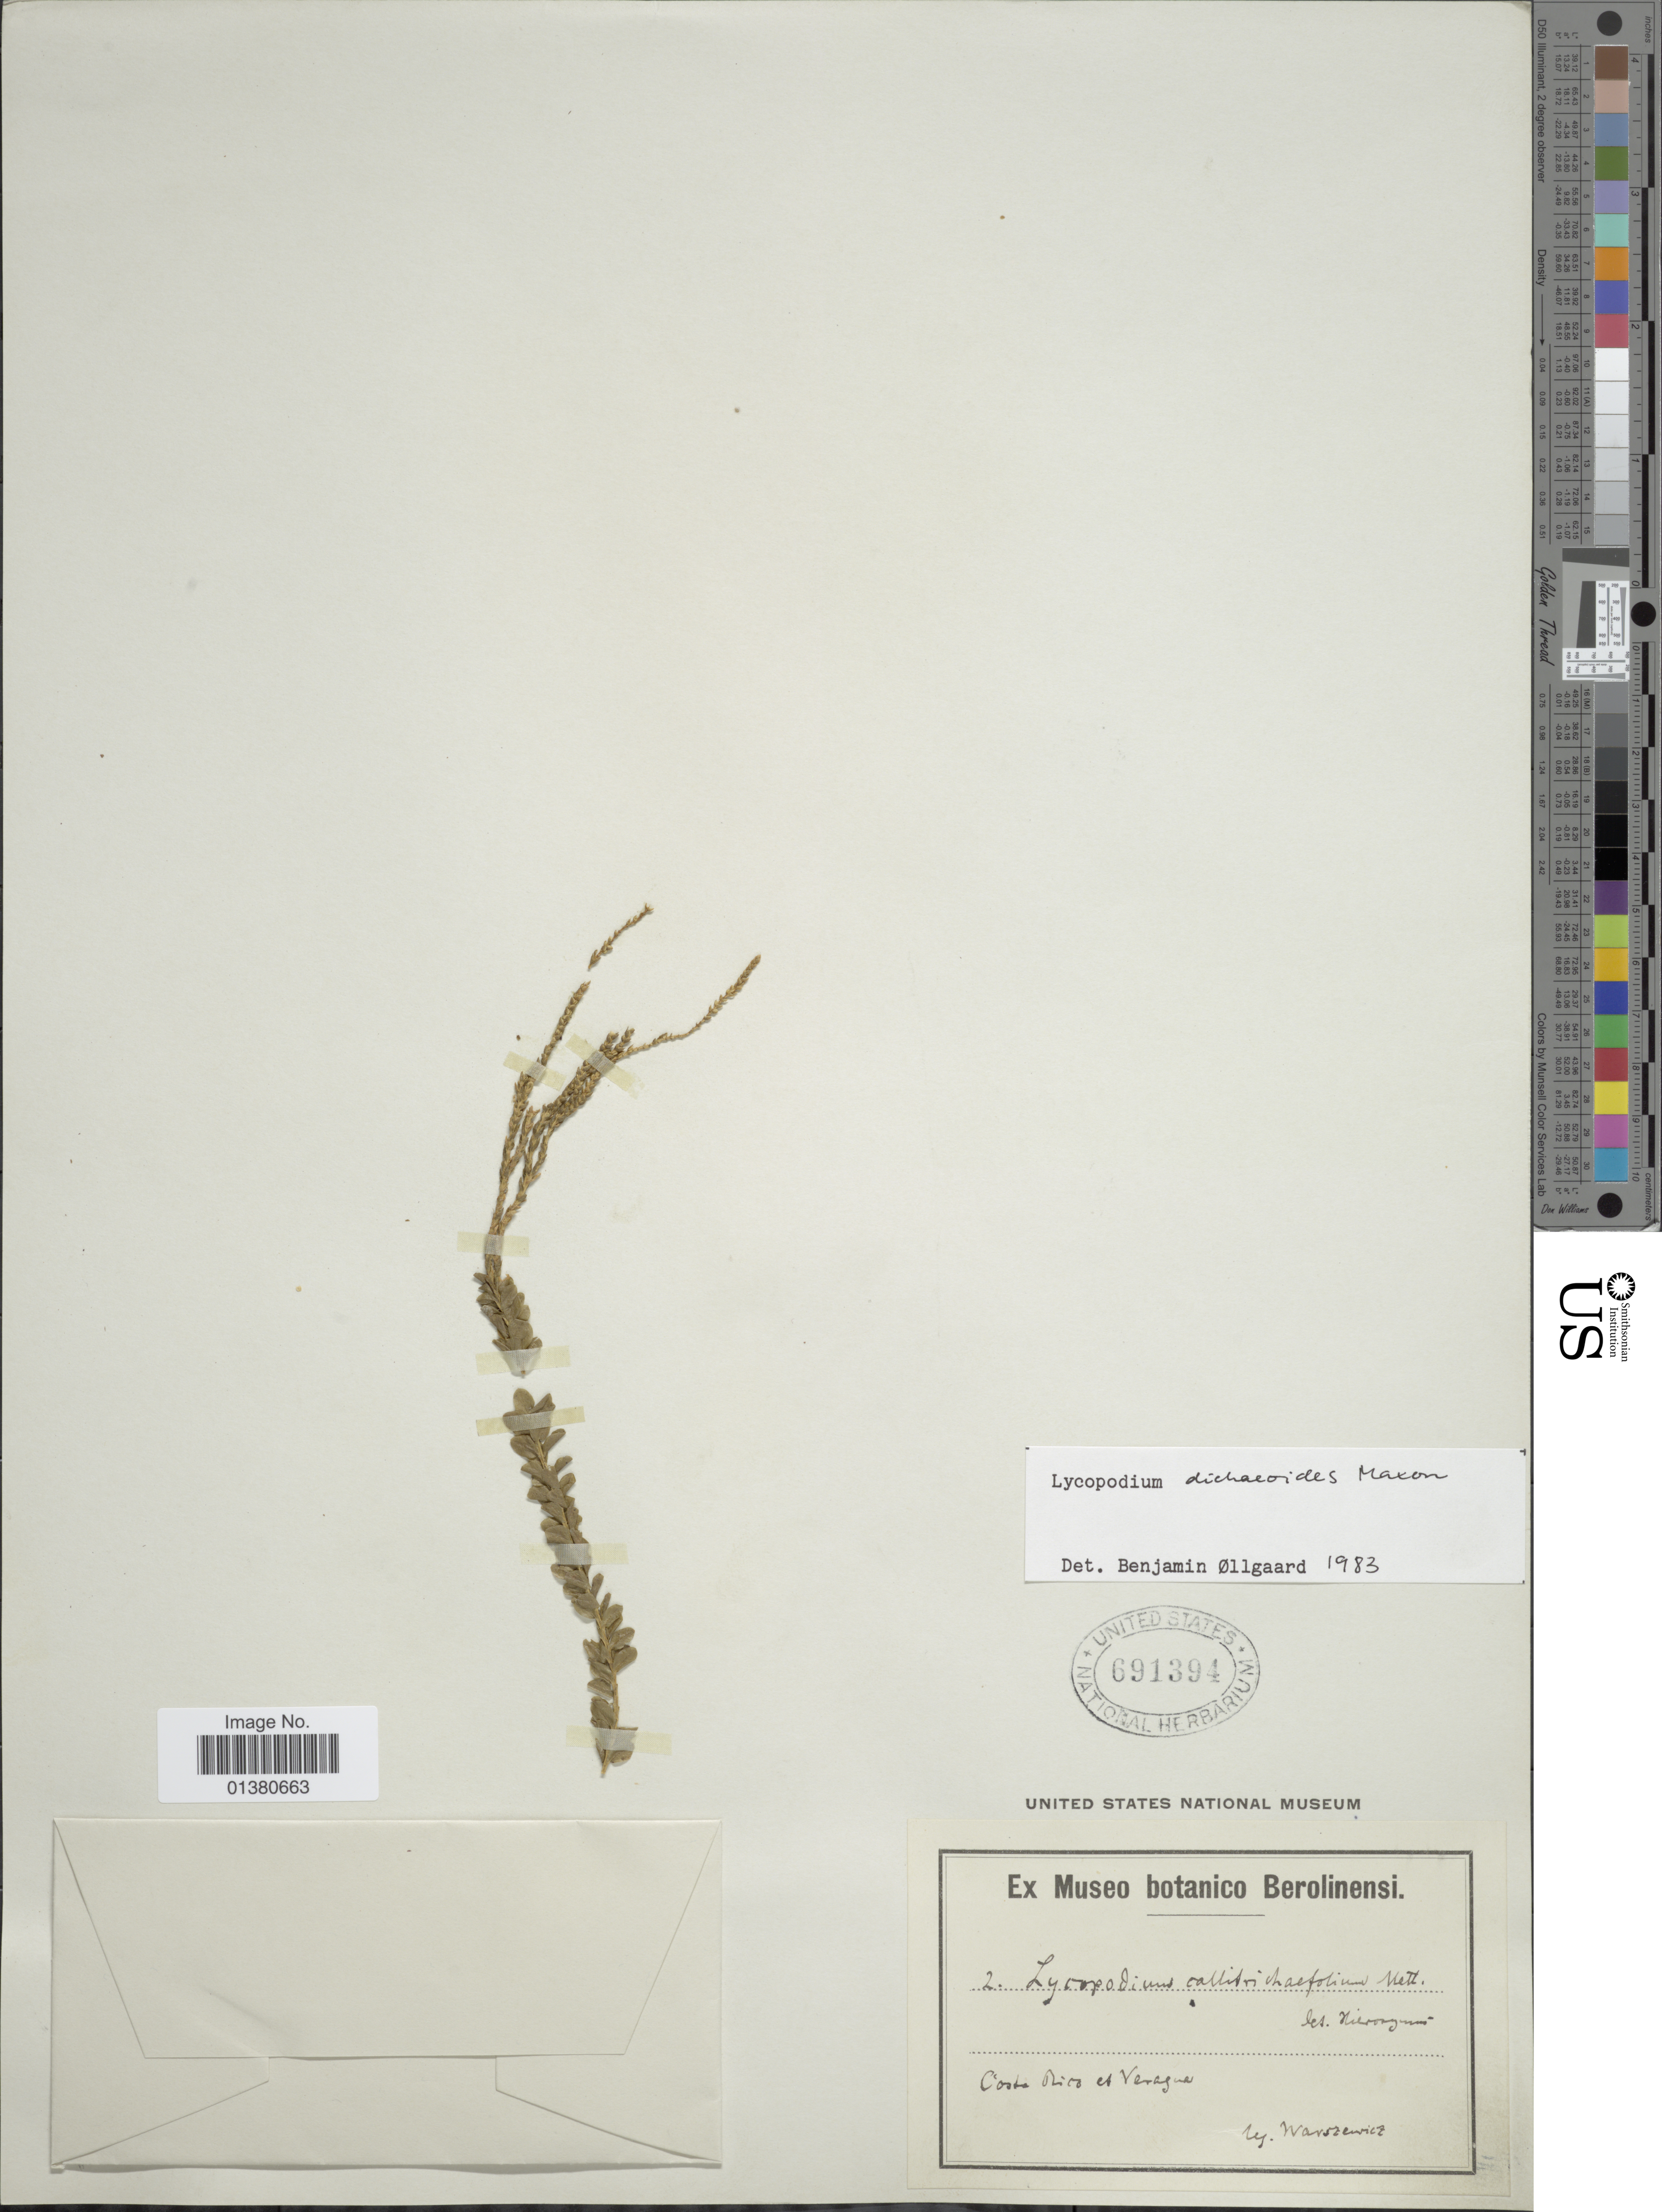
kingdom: Plantae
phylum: Tracheophyta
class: Lycopodiopsida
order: Lycopodiales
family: Lycopodiaceae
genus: Phlegmariurus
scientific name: Phlegmariurus dichaeoides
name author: (Maxon) B. Øllg.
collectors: J. R. Warszewicz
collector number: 2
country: Costa Rica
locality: Costa Rica et Veragua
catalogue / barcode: US 691394